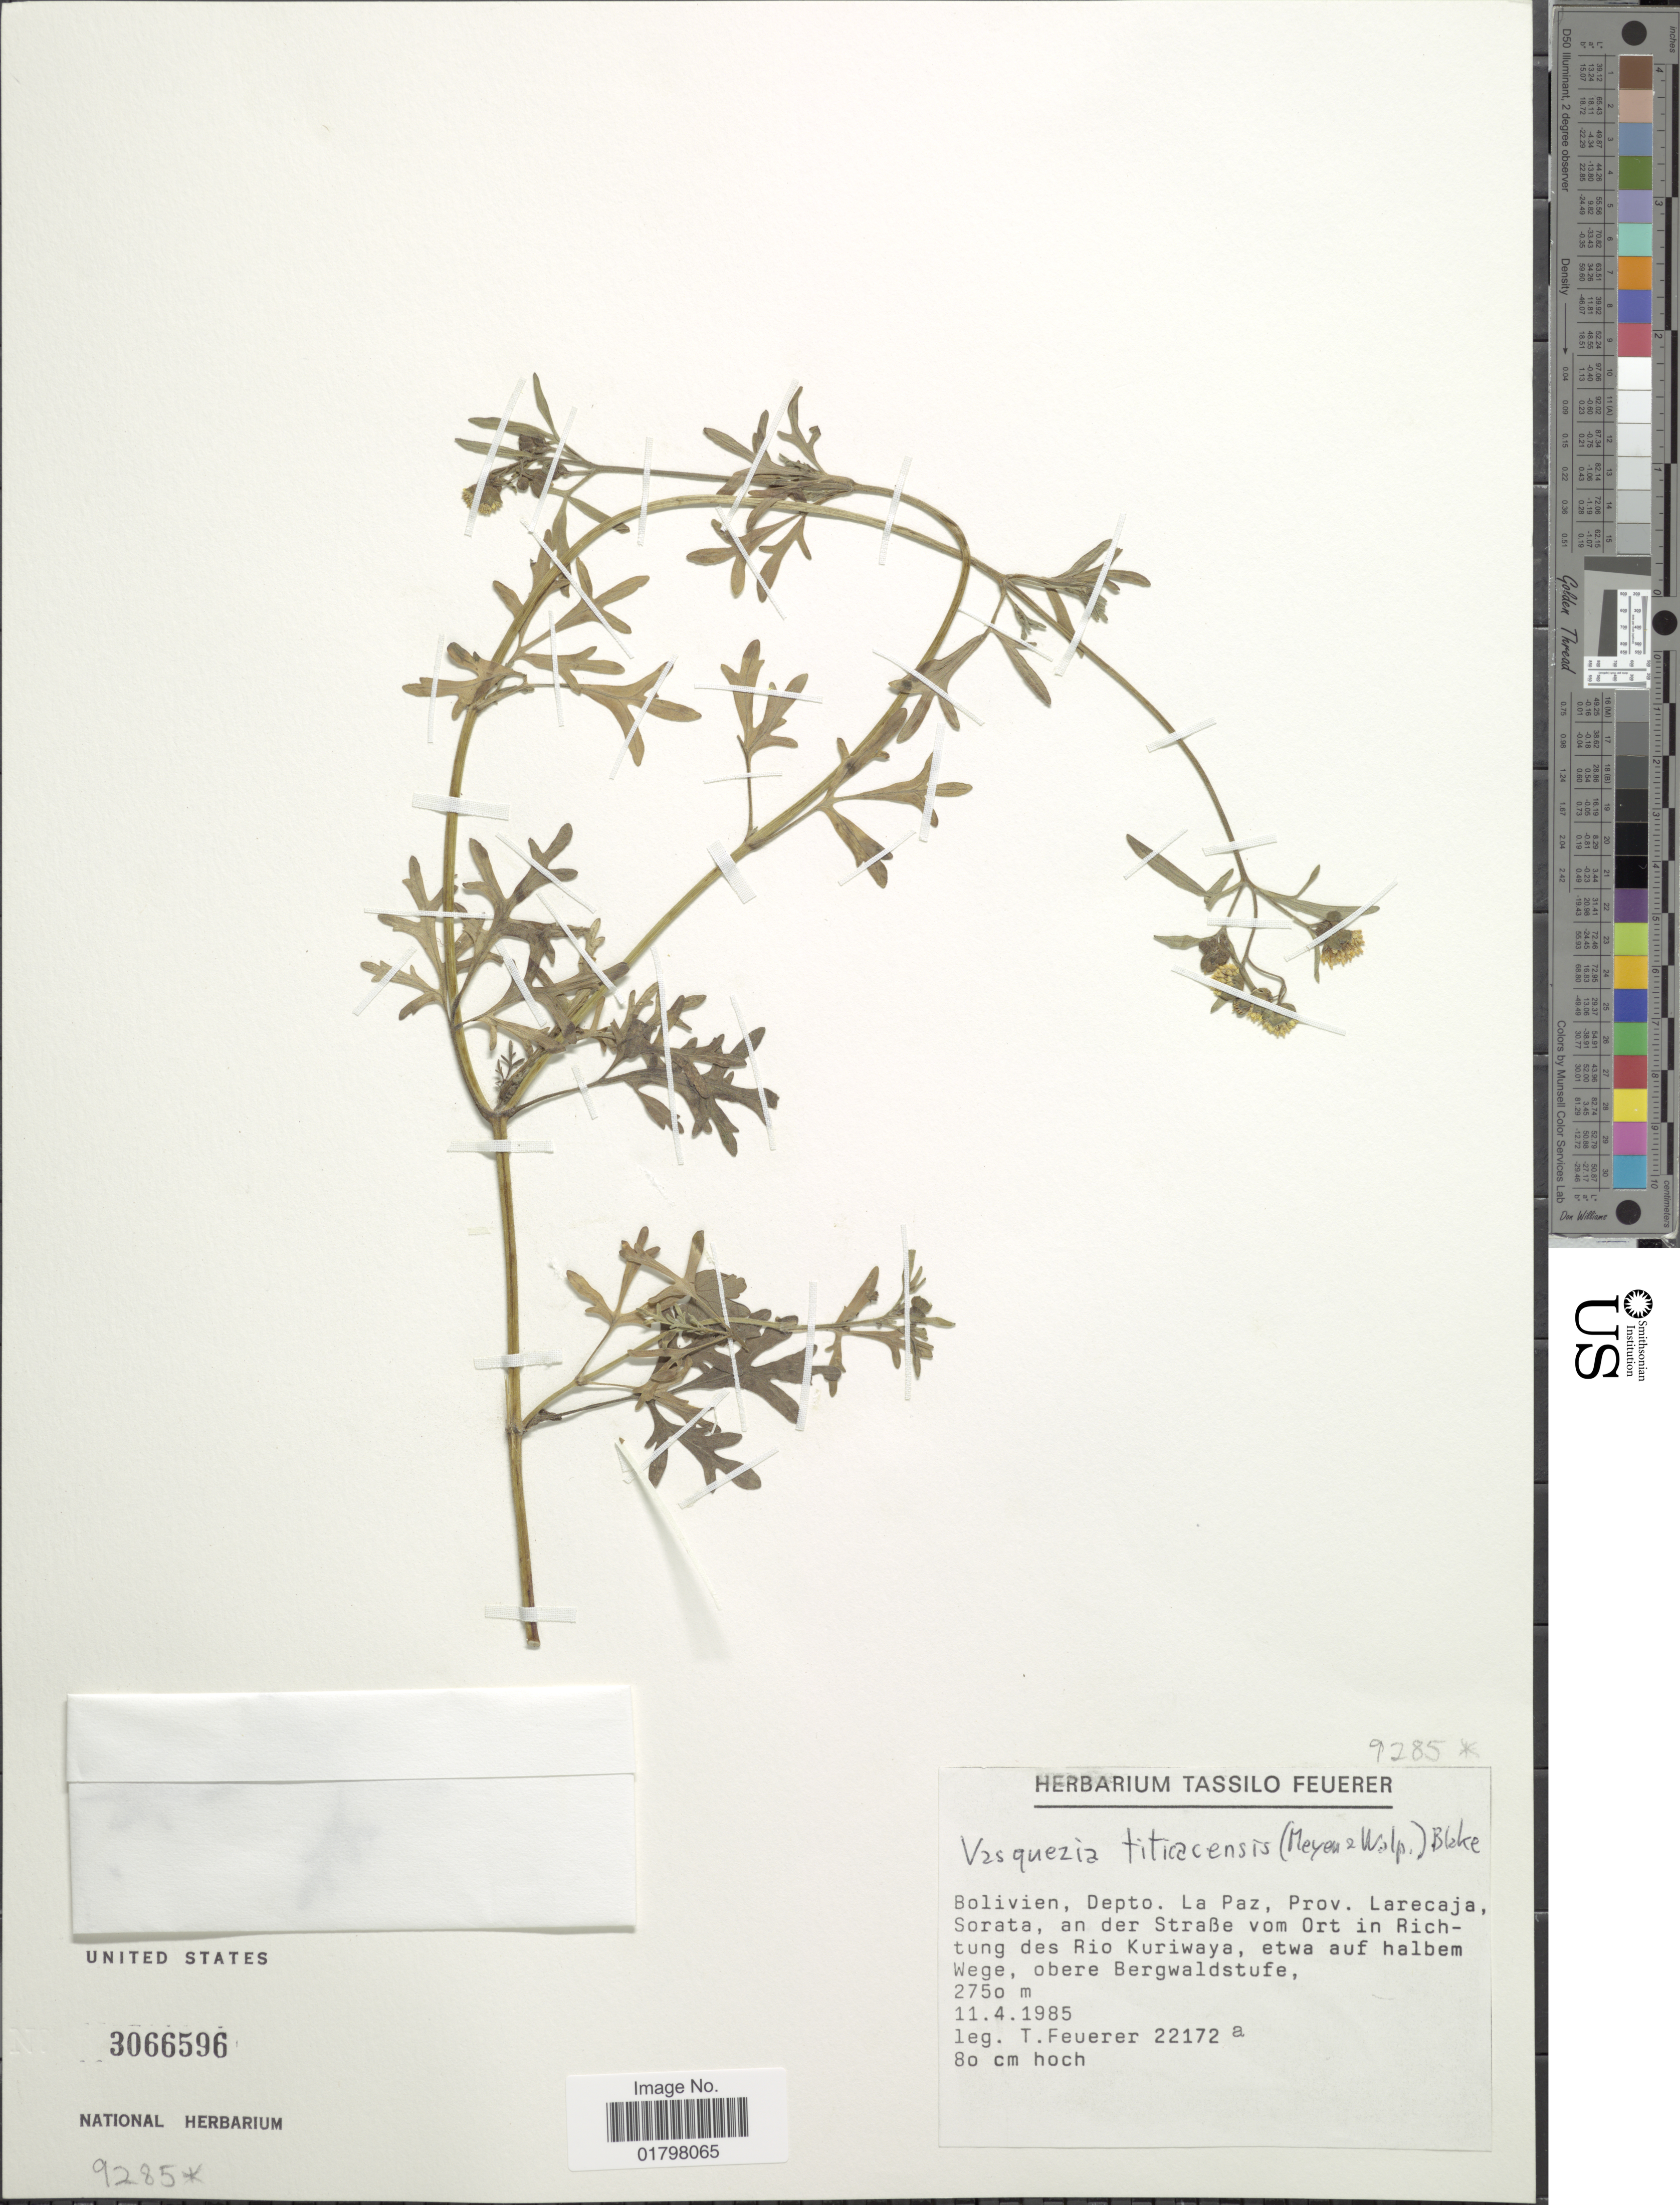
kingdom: Plantae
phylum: Tracheophyta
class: Magnoliopsida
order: Asterales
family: Asteraceae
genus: Vasquesia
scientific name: Vasquesia titicacensis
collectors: T. Feuerer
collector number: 22172a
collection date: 1985-04-11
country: Bolivia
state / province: La Paz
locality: Bolivien, Depto. La Paz, Prov. Larecaja, Sorata, an der Straße vom Ort in Richtung des Rio Kuriwaya, etwa auf halbem Wege, obere Bergwaldstufe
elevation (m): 2750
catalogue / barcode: US 3066596